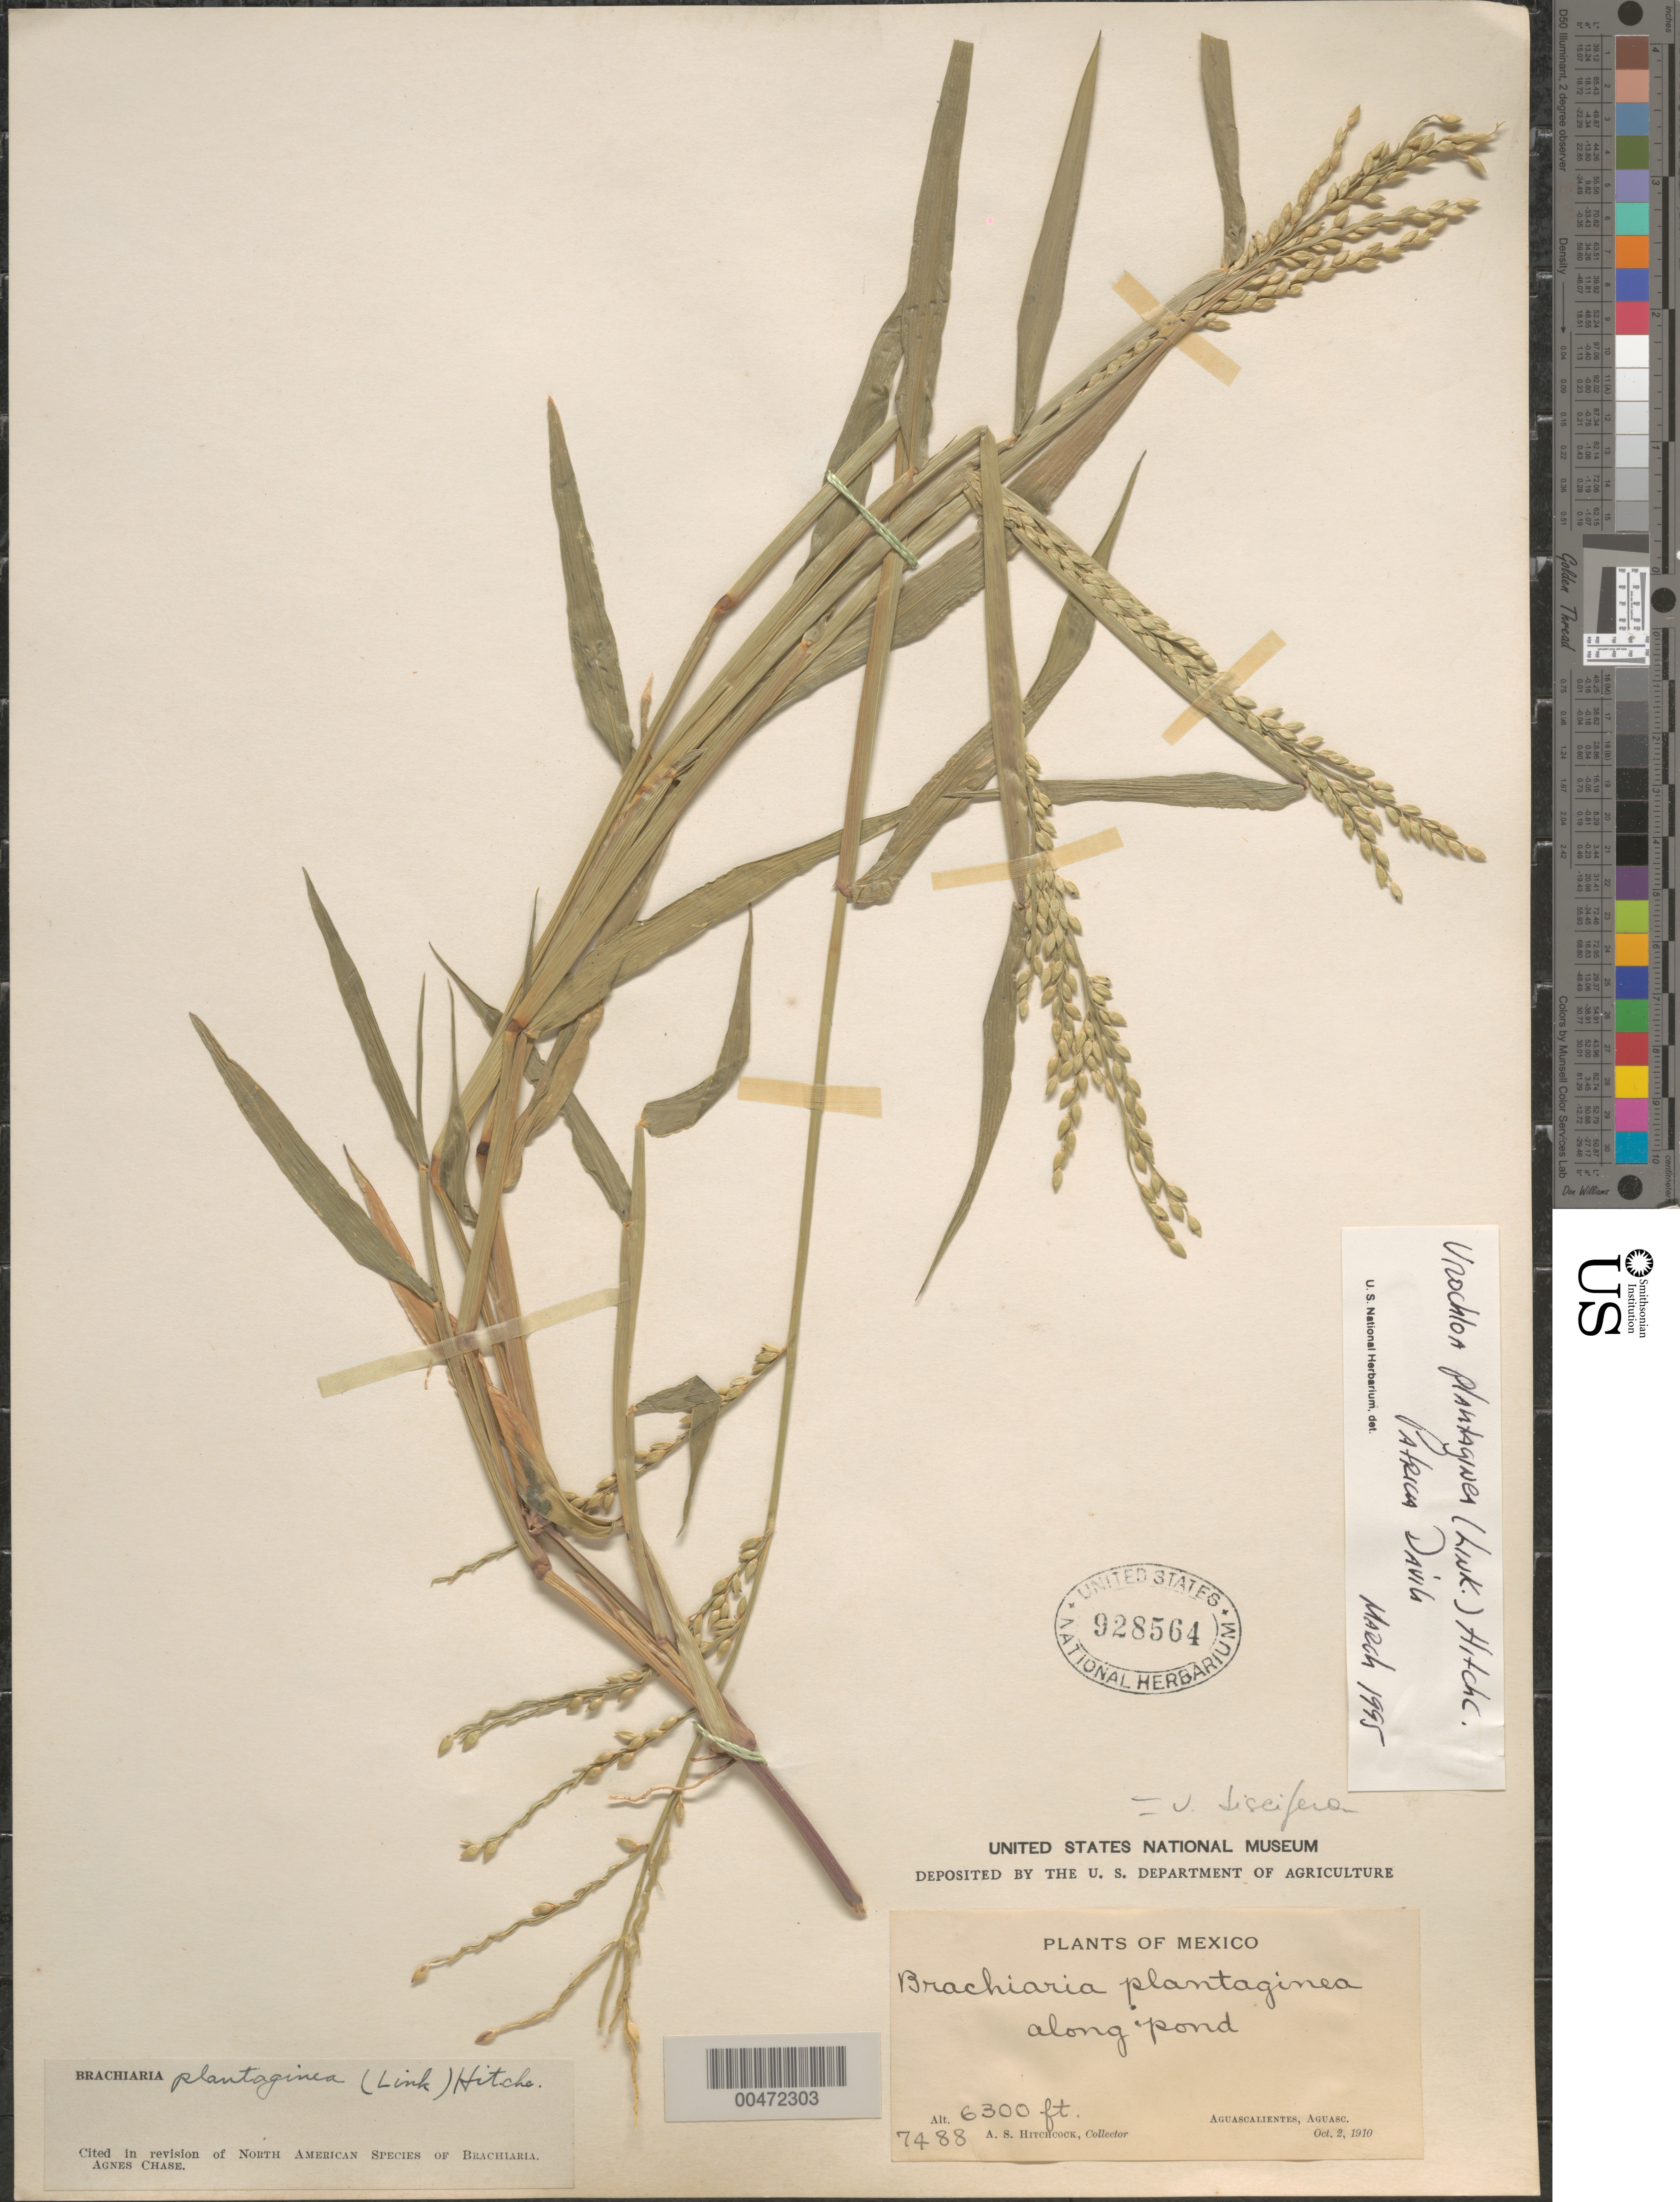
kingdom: Plantae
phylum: Tracheophyta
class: Liliopsida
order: Poales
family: Poaceae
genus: Urochloa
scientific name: Urochloa plantiginea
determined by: Dávila, P. D.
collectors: A. S. Hitchcock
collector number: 7488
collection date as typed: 2 Oct 1910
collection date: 1910-10-02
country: Mexico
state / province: Aguascalientes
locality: Aguascalientes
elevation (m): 1920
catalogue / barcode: US 928564